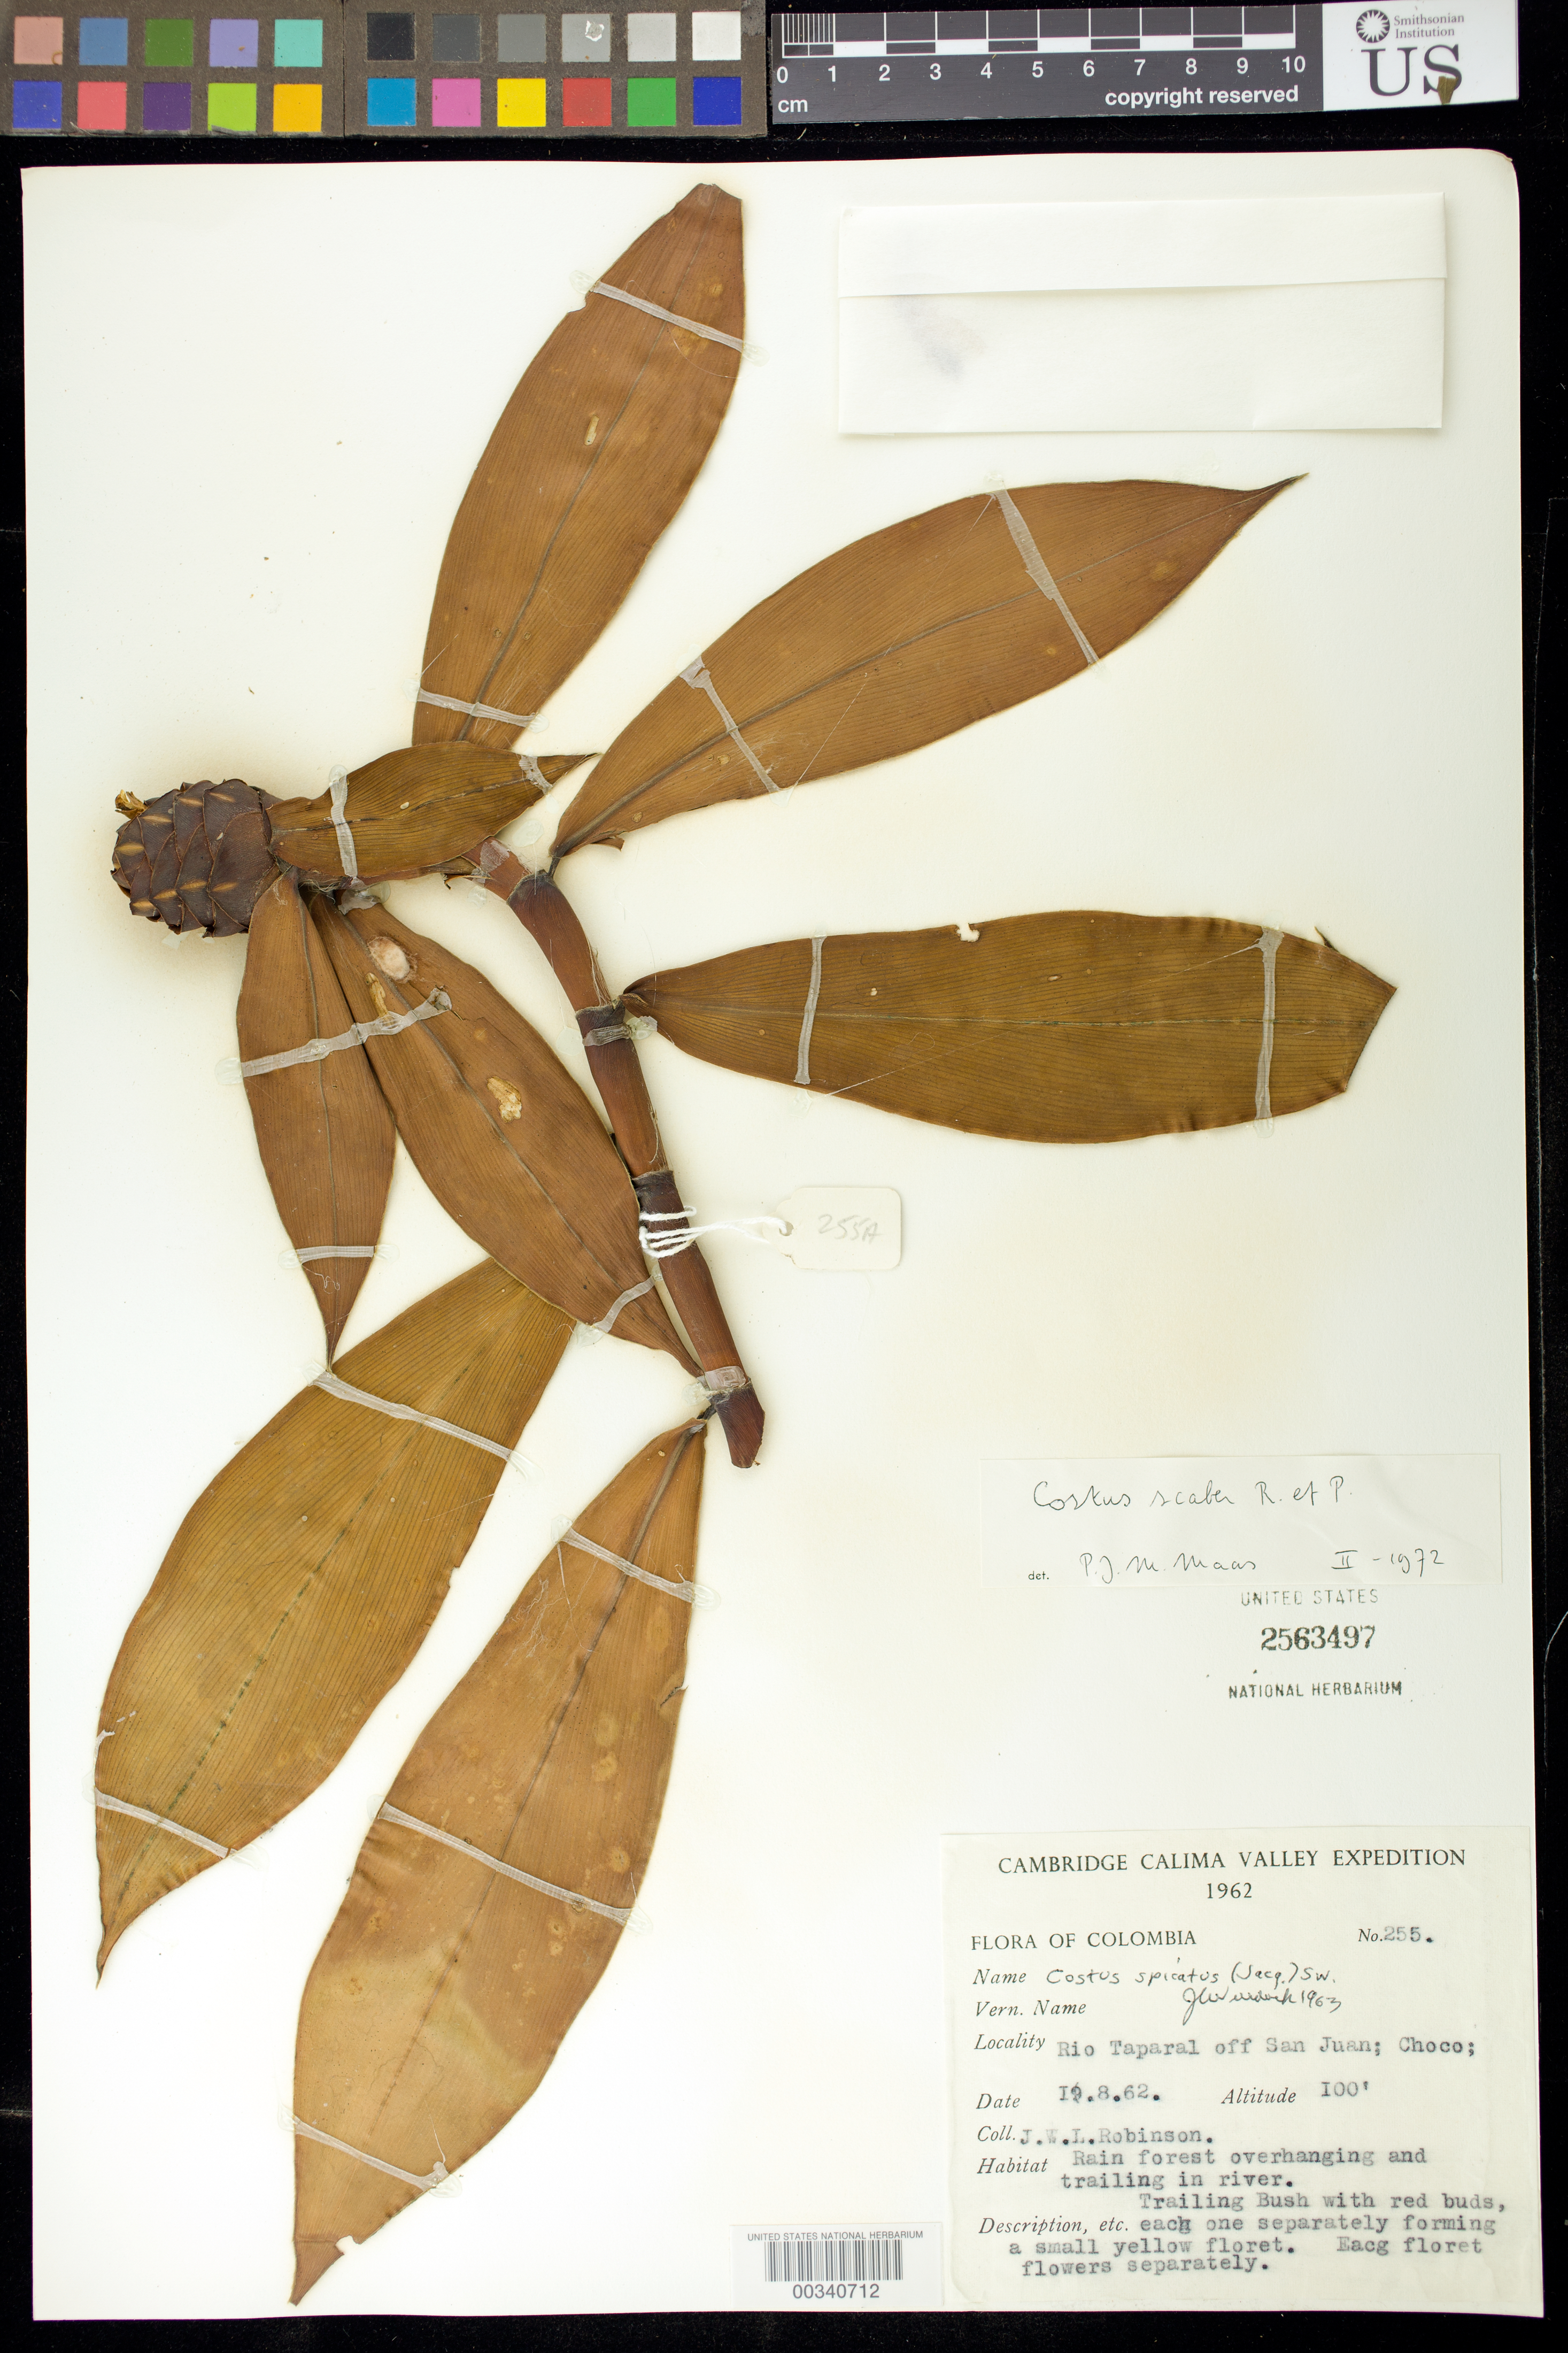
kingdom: Plantae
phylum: Tracheophyta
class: Liliopsida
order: Zingiberales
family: Costaceae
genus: Costus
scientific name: Costus scaber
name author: Ruiz & Pav.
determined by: Maas, Paul J. M.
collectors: J. W. Robinson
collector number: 255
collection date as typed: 19 Aug 1962 or 08 Jan 1962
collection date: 1962-01-08 or 1962-08-19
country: Colombia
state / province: Chocó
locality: Rio Taparal of f San Juan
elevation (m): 30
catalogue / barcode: US 2563497